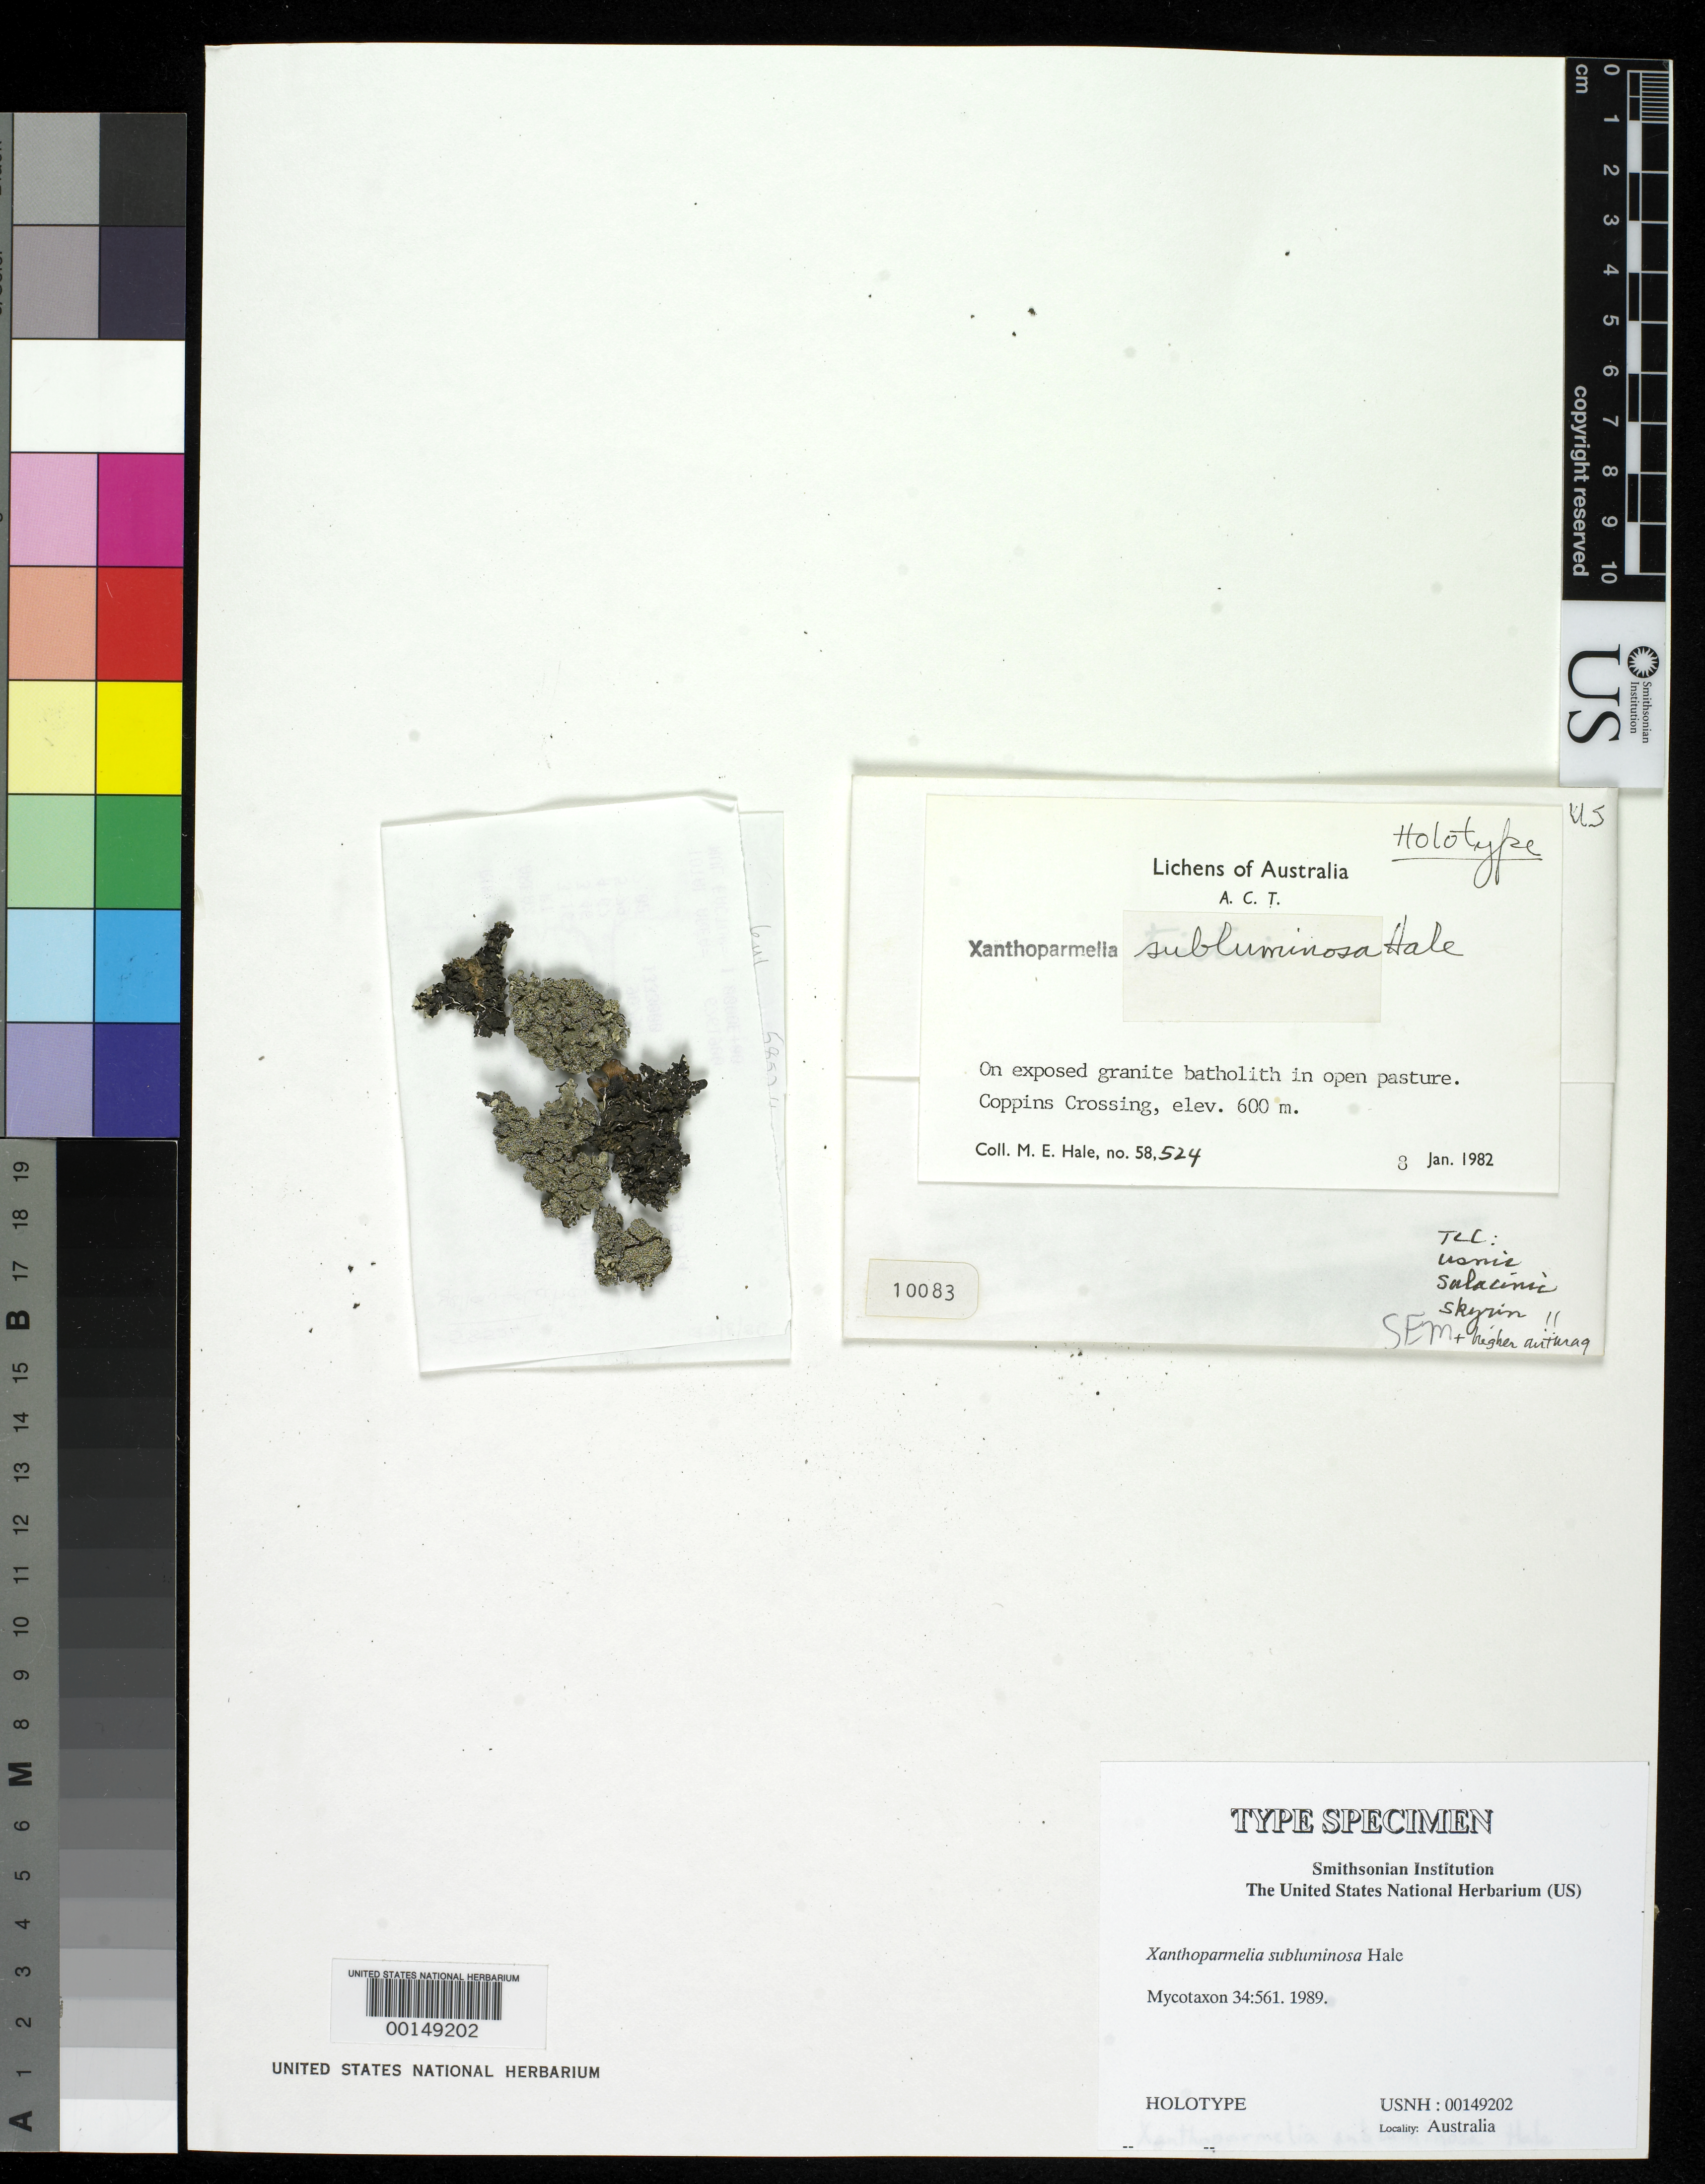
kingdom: Fungi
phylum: Ascomycota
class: Lecanoromycetes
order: Lecanorales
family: Parmeliaceae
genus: Xanthoparmelia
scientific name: Xanthoparmelia subluminosa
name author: Hale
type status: Holotype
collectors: M. Hale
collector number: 58524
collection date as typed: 08 Jan 1982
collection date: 1982-01-08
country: Australia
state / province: Australian Capital Territory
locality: Coppins Crossing.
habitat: On exposed granite batholith in open pasture.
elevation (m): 600